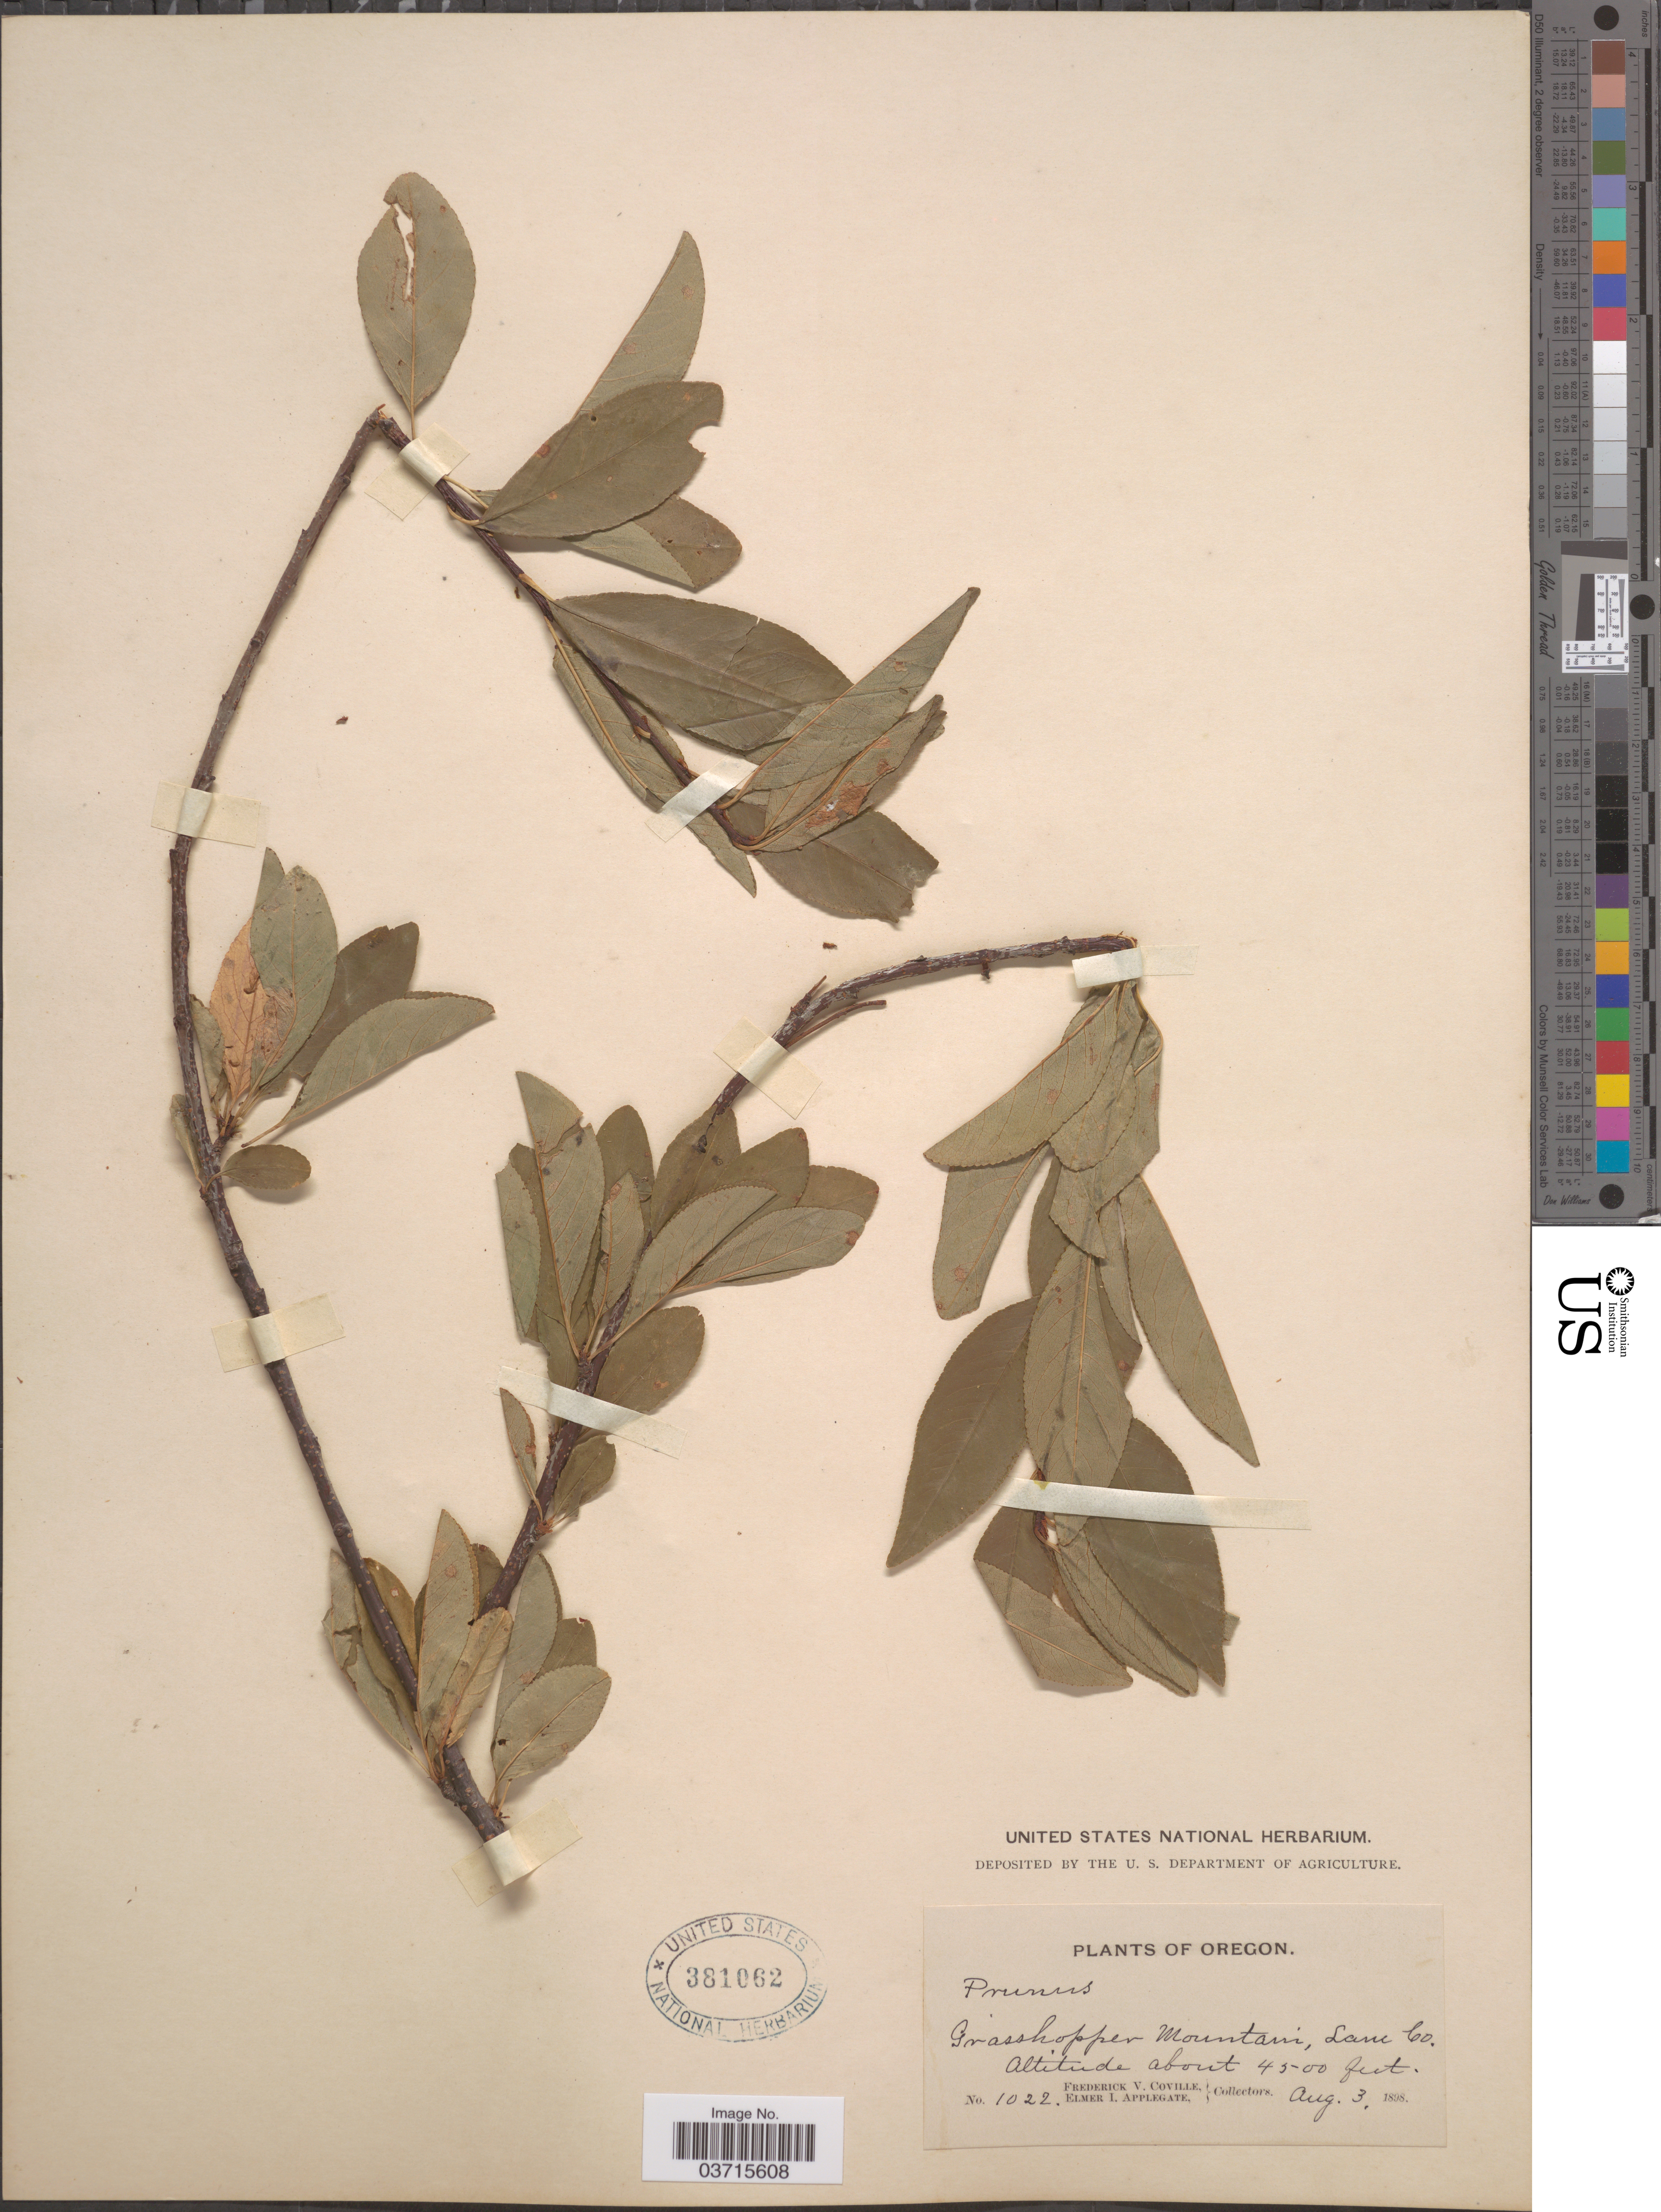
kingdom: Plantae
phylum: Tracheophyta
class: Magnoliopsida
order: Rosales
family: Rosaceae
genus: Prunus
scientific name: Prunus emarginata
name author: (Douglas ex Hook.) Eaton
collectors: F. V. Coville & E. I. Applegate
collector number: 1022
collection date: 1898-08-03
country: United States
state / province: Oregon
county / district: Lane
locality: Grasshopper Mountain, Lane Co.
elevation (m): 1372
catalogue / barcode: US 381062